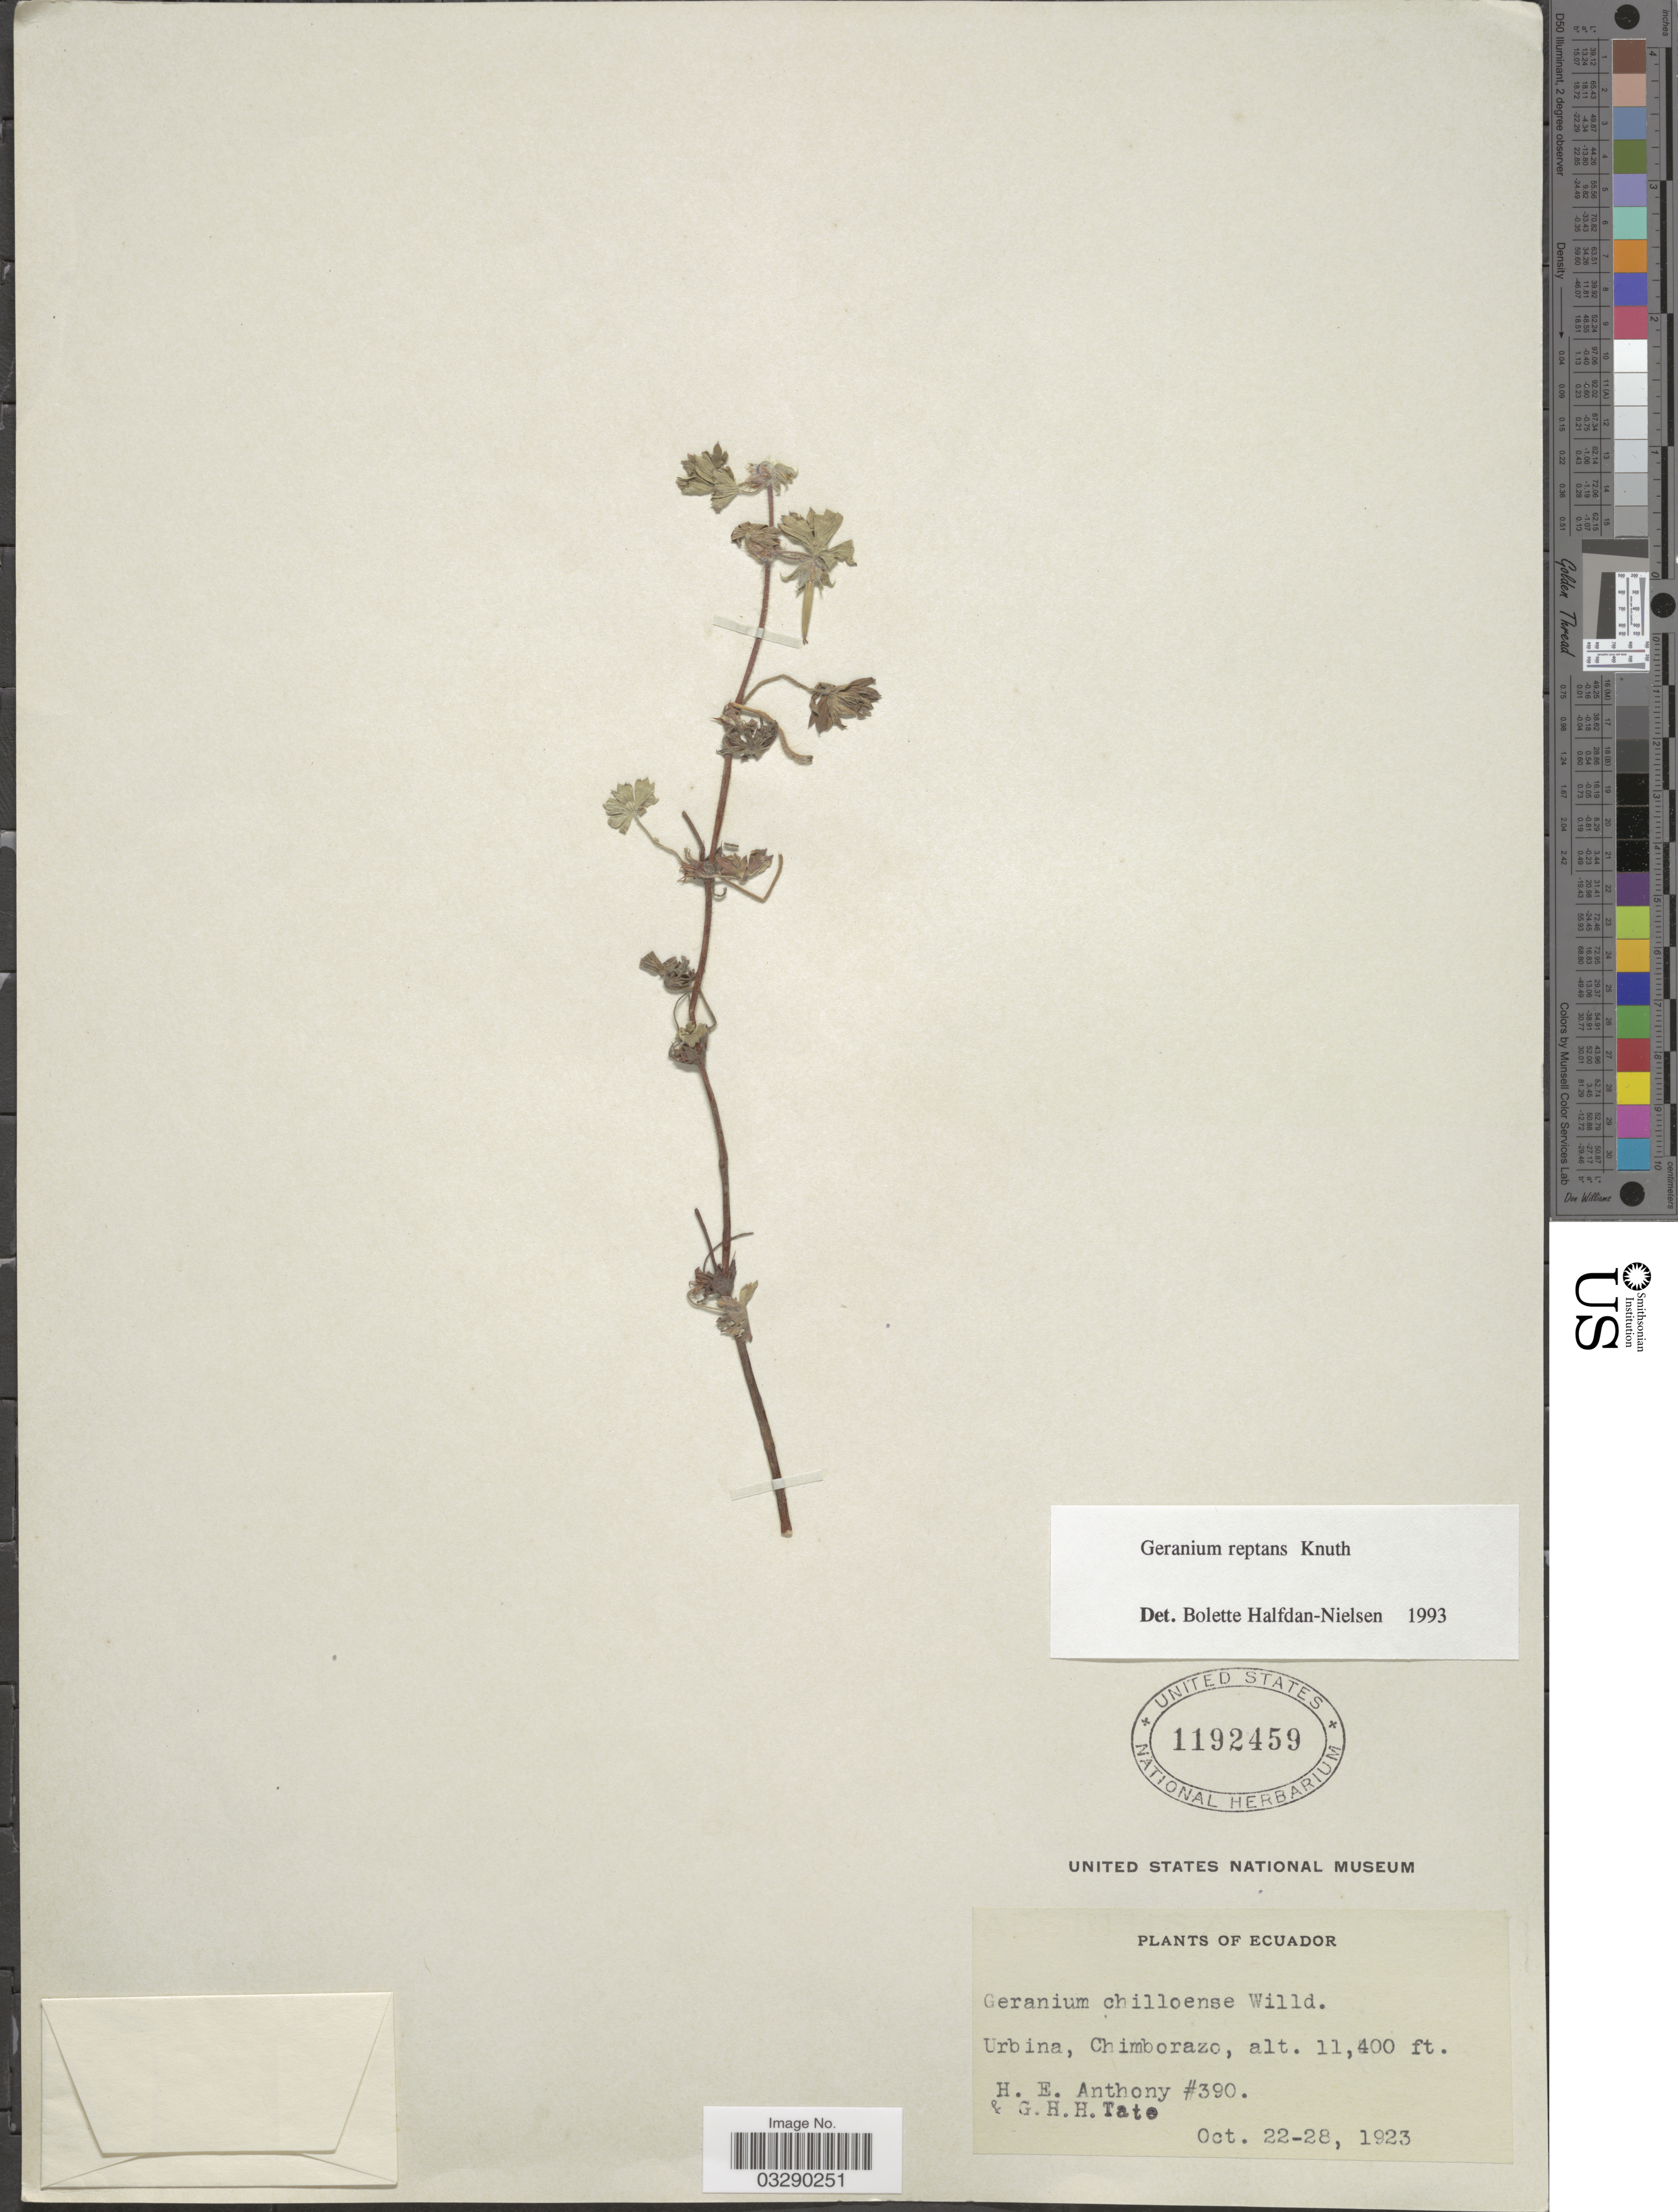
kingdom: Plantae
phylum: Tracheophyta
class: Magnoliopsida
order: Geraniales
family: Geraniaceae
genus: Geranium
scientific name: Geranium reptans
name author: R. Knuth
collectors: H. E. Anthony & G. H. H.Tate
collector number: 390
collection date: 1923-10-22/1923-10-28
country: Ecuador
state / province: Chimborazo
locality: Urbina.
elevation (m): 3475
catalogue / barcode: US 1192459